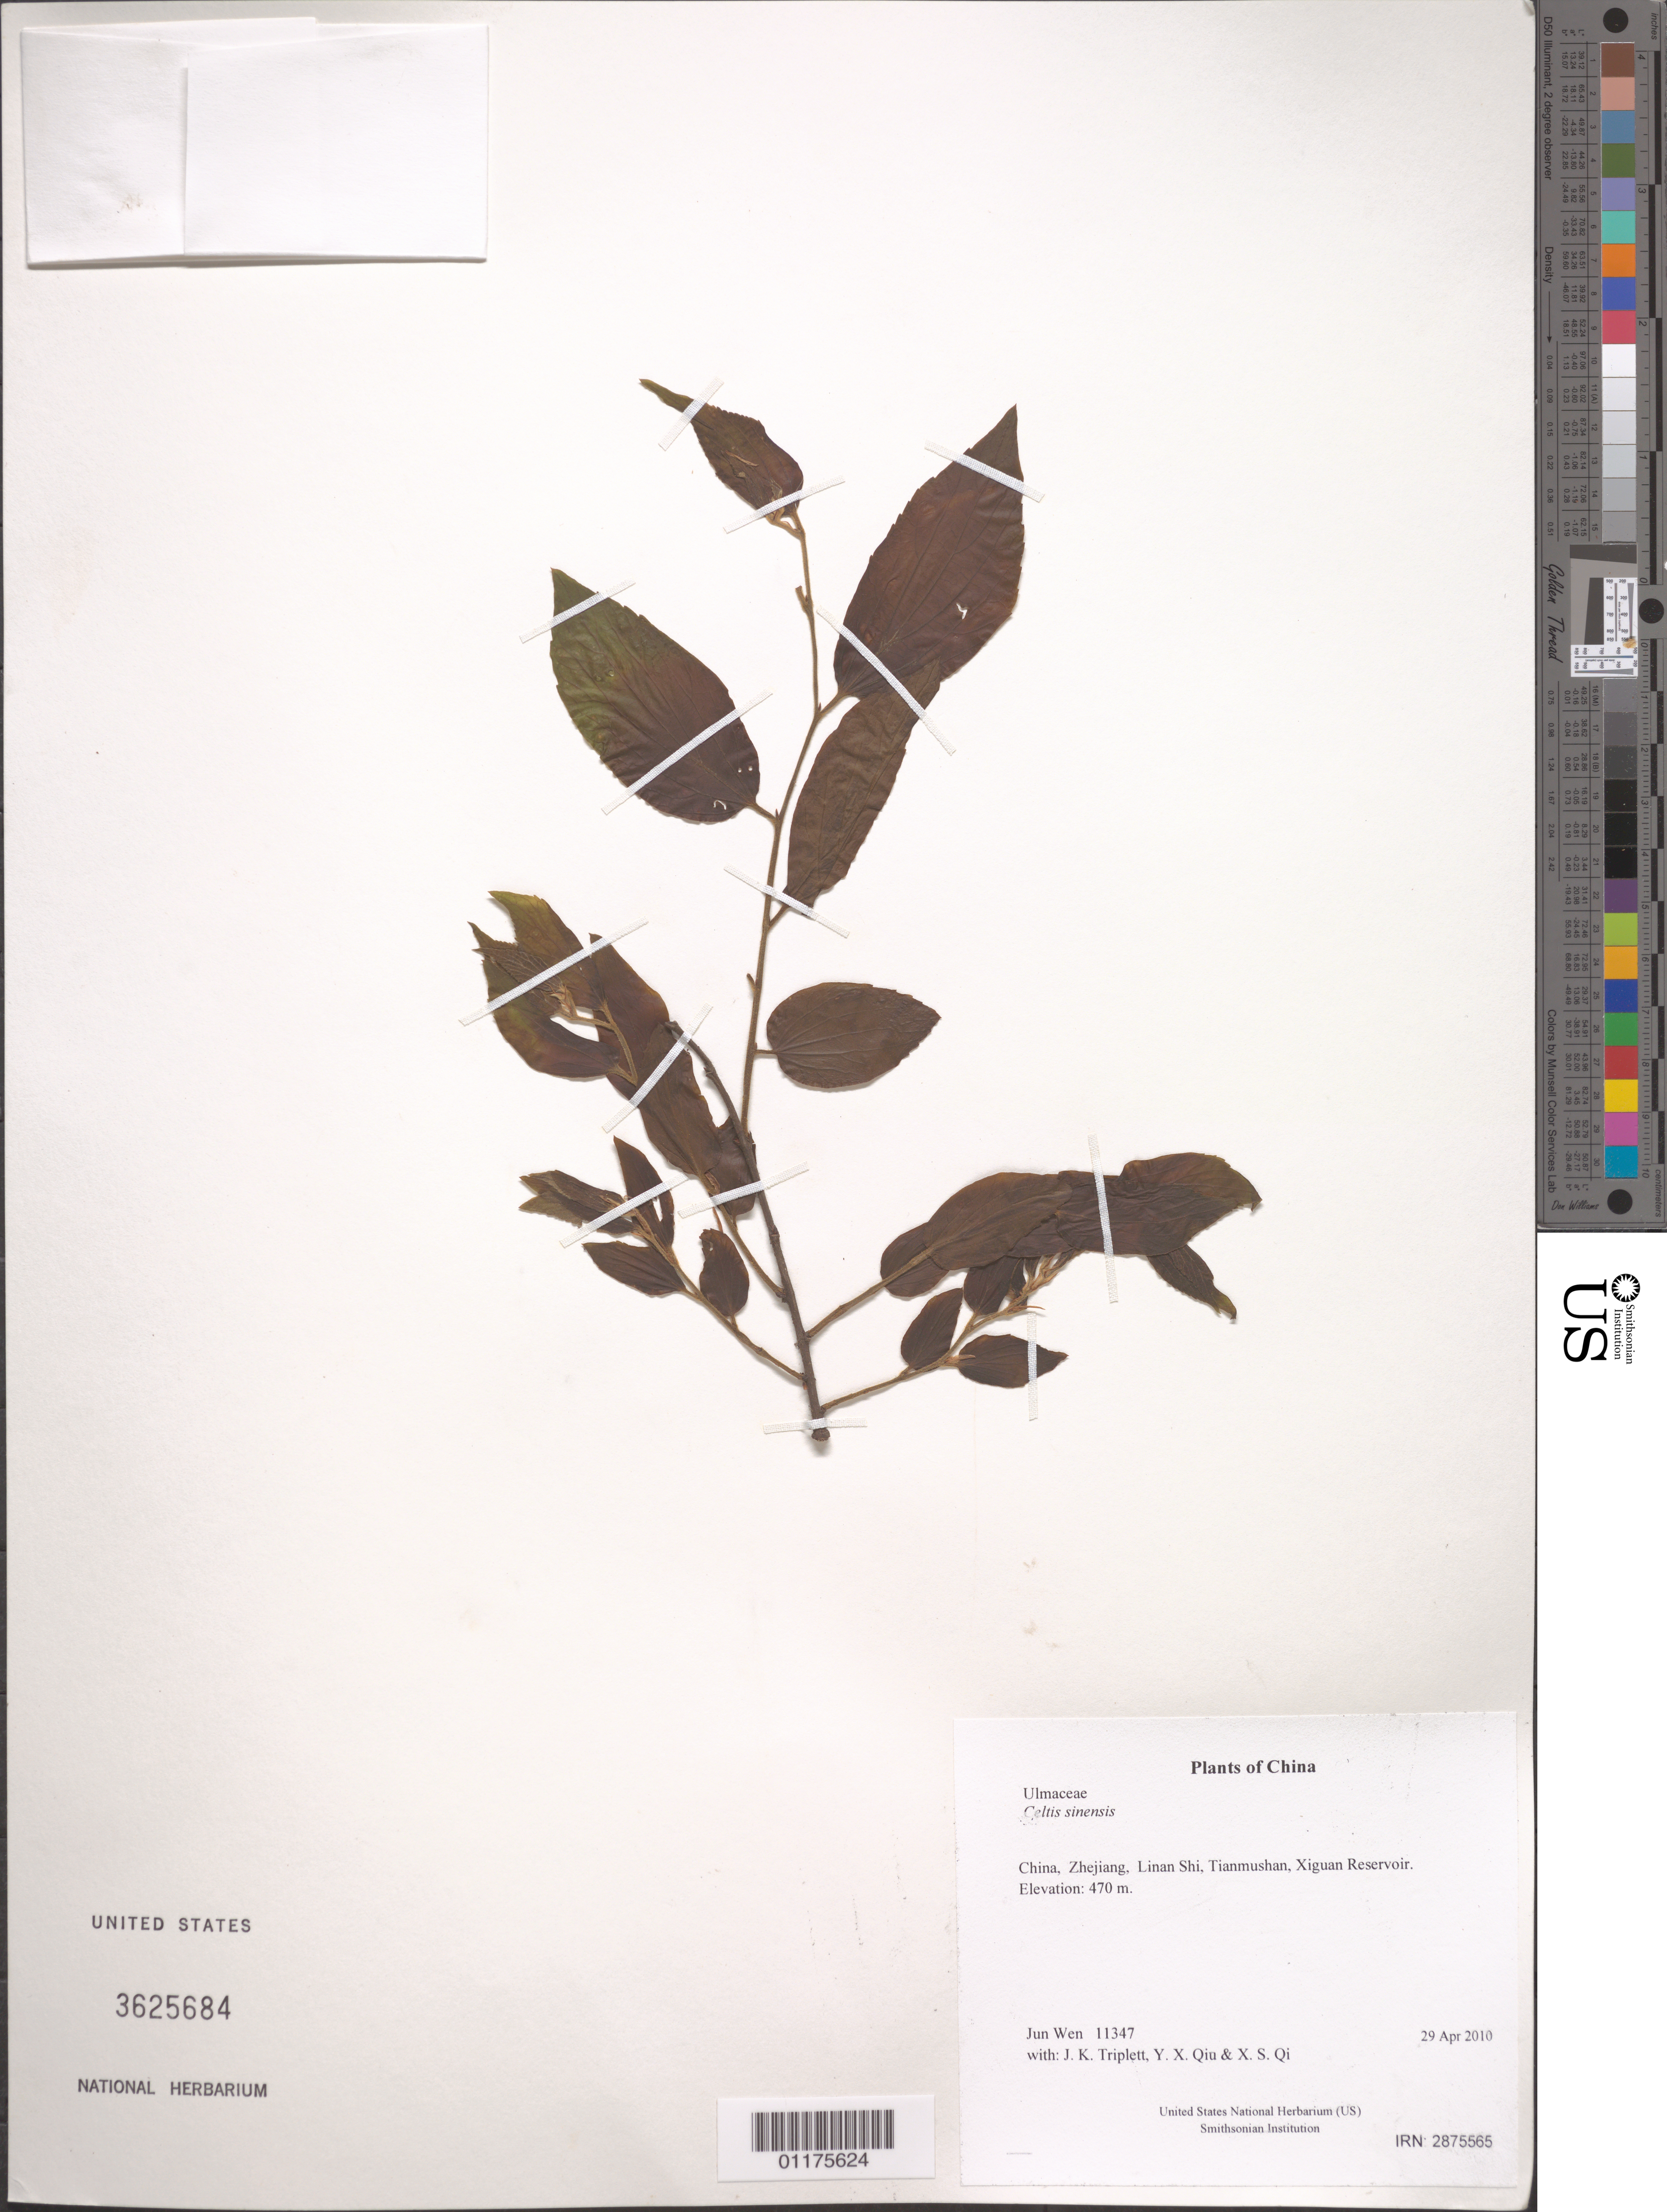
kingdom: Plantae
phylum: Tracheophyta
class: Magnoliopsida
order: Rosales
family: Cannabaceae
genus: Celtis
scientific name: Celtis sinensis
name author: Pers.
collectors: J. Wen, J. K. Triplett, Y. X. Qiu & X. S. Qi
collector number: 11347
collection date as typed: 29 Apr 2010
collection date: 2010-04-29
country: China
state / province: Zhejiang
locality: Linan Shi, Tianmushan, Xiguan Reservoir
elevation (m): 470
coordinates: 30 20.754 N, 119 27.127 E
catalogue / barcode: US 3625684